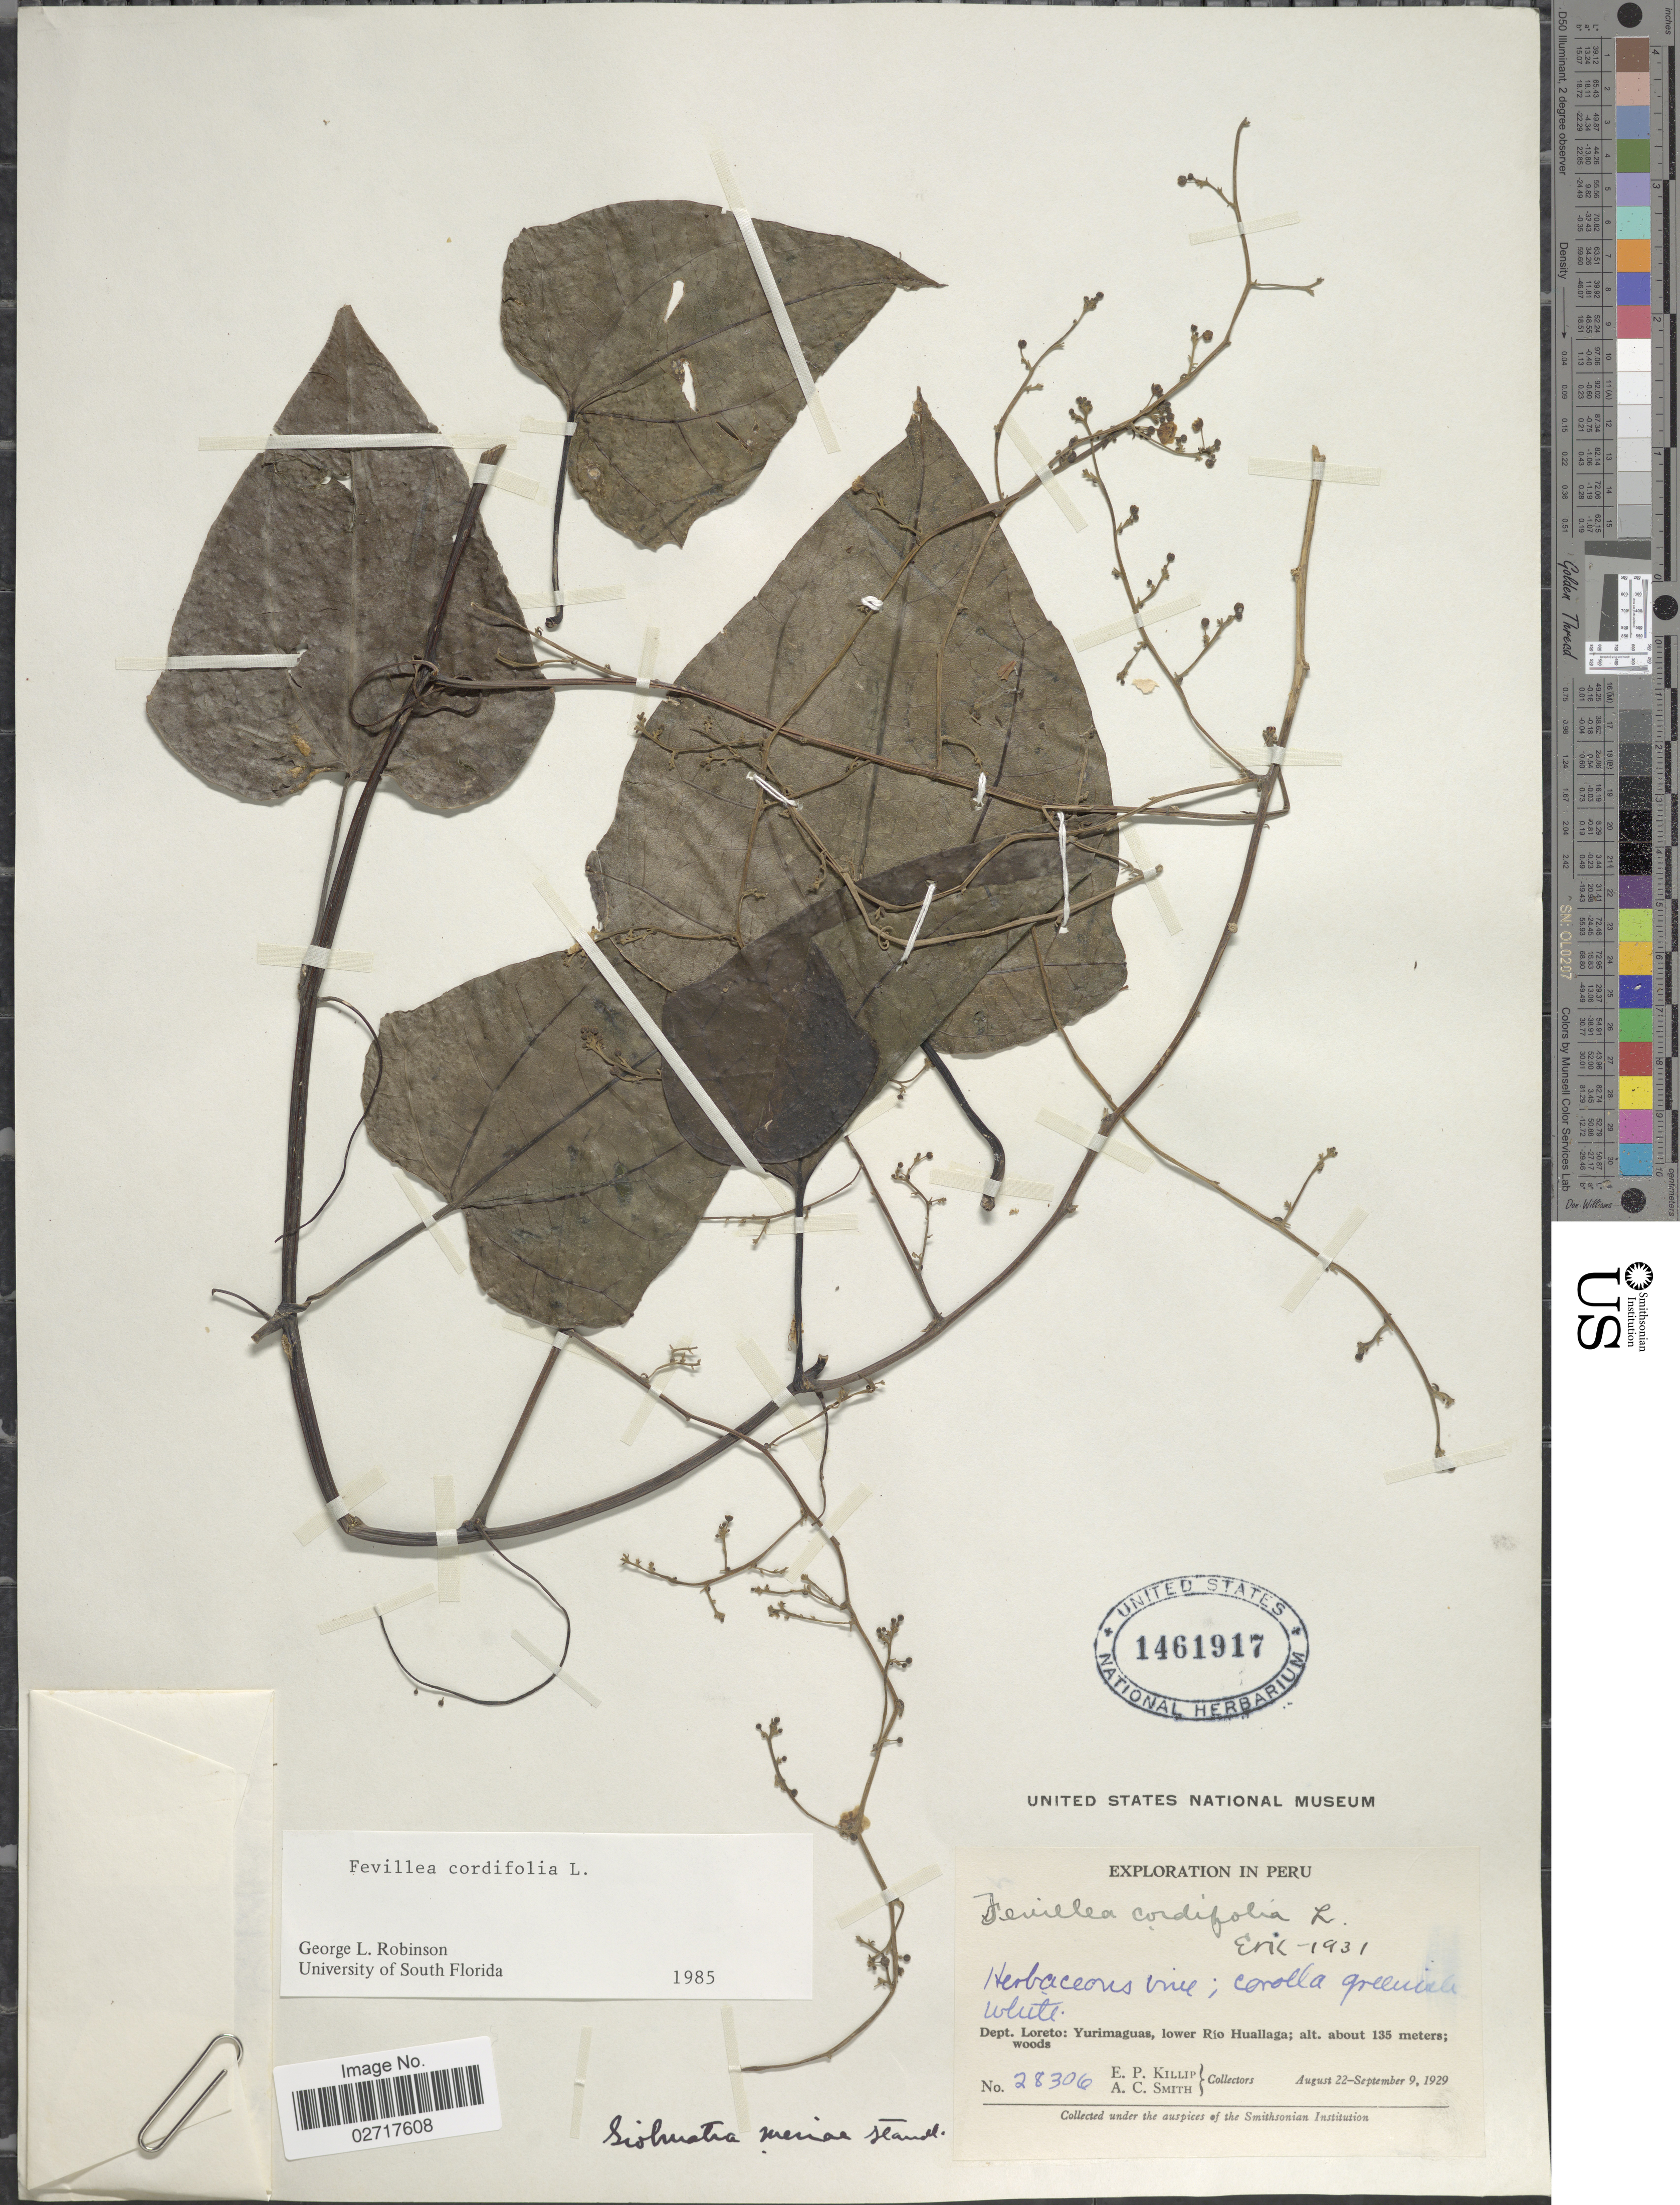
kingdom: Plantae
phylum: Tracheophyta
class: Magnoliopsida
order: Cucurbitales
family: Cucurbitaceae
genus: Fevillea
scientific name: Fevillea cordifolia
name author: L.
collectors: E. P. Killip & A. C. Smith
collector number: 28306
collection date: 1929-08-22/1929-09-09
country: Peru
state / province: Loreto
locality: Yurimaguas, lower Rio Huallaga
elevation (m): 135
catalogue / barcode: US 1461917